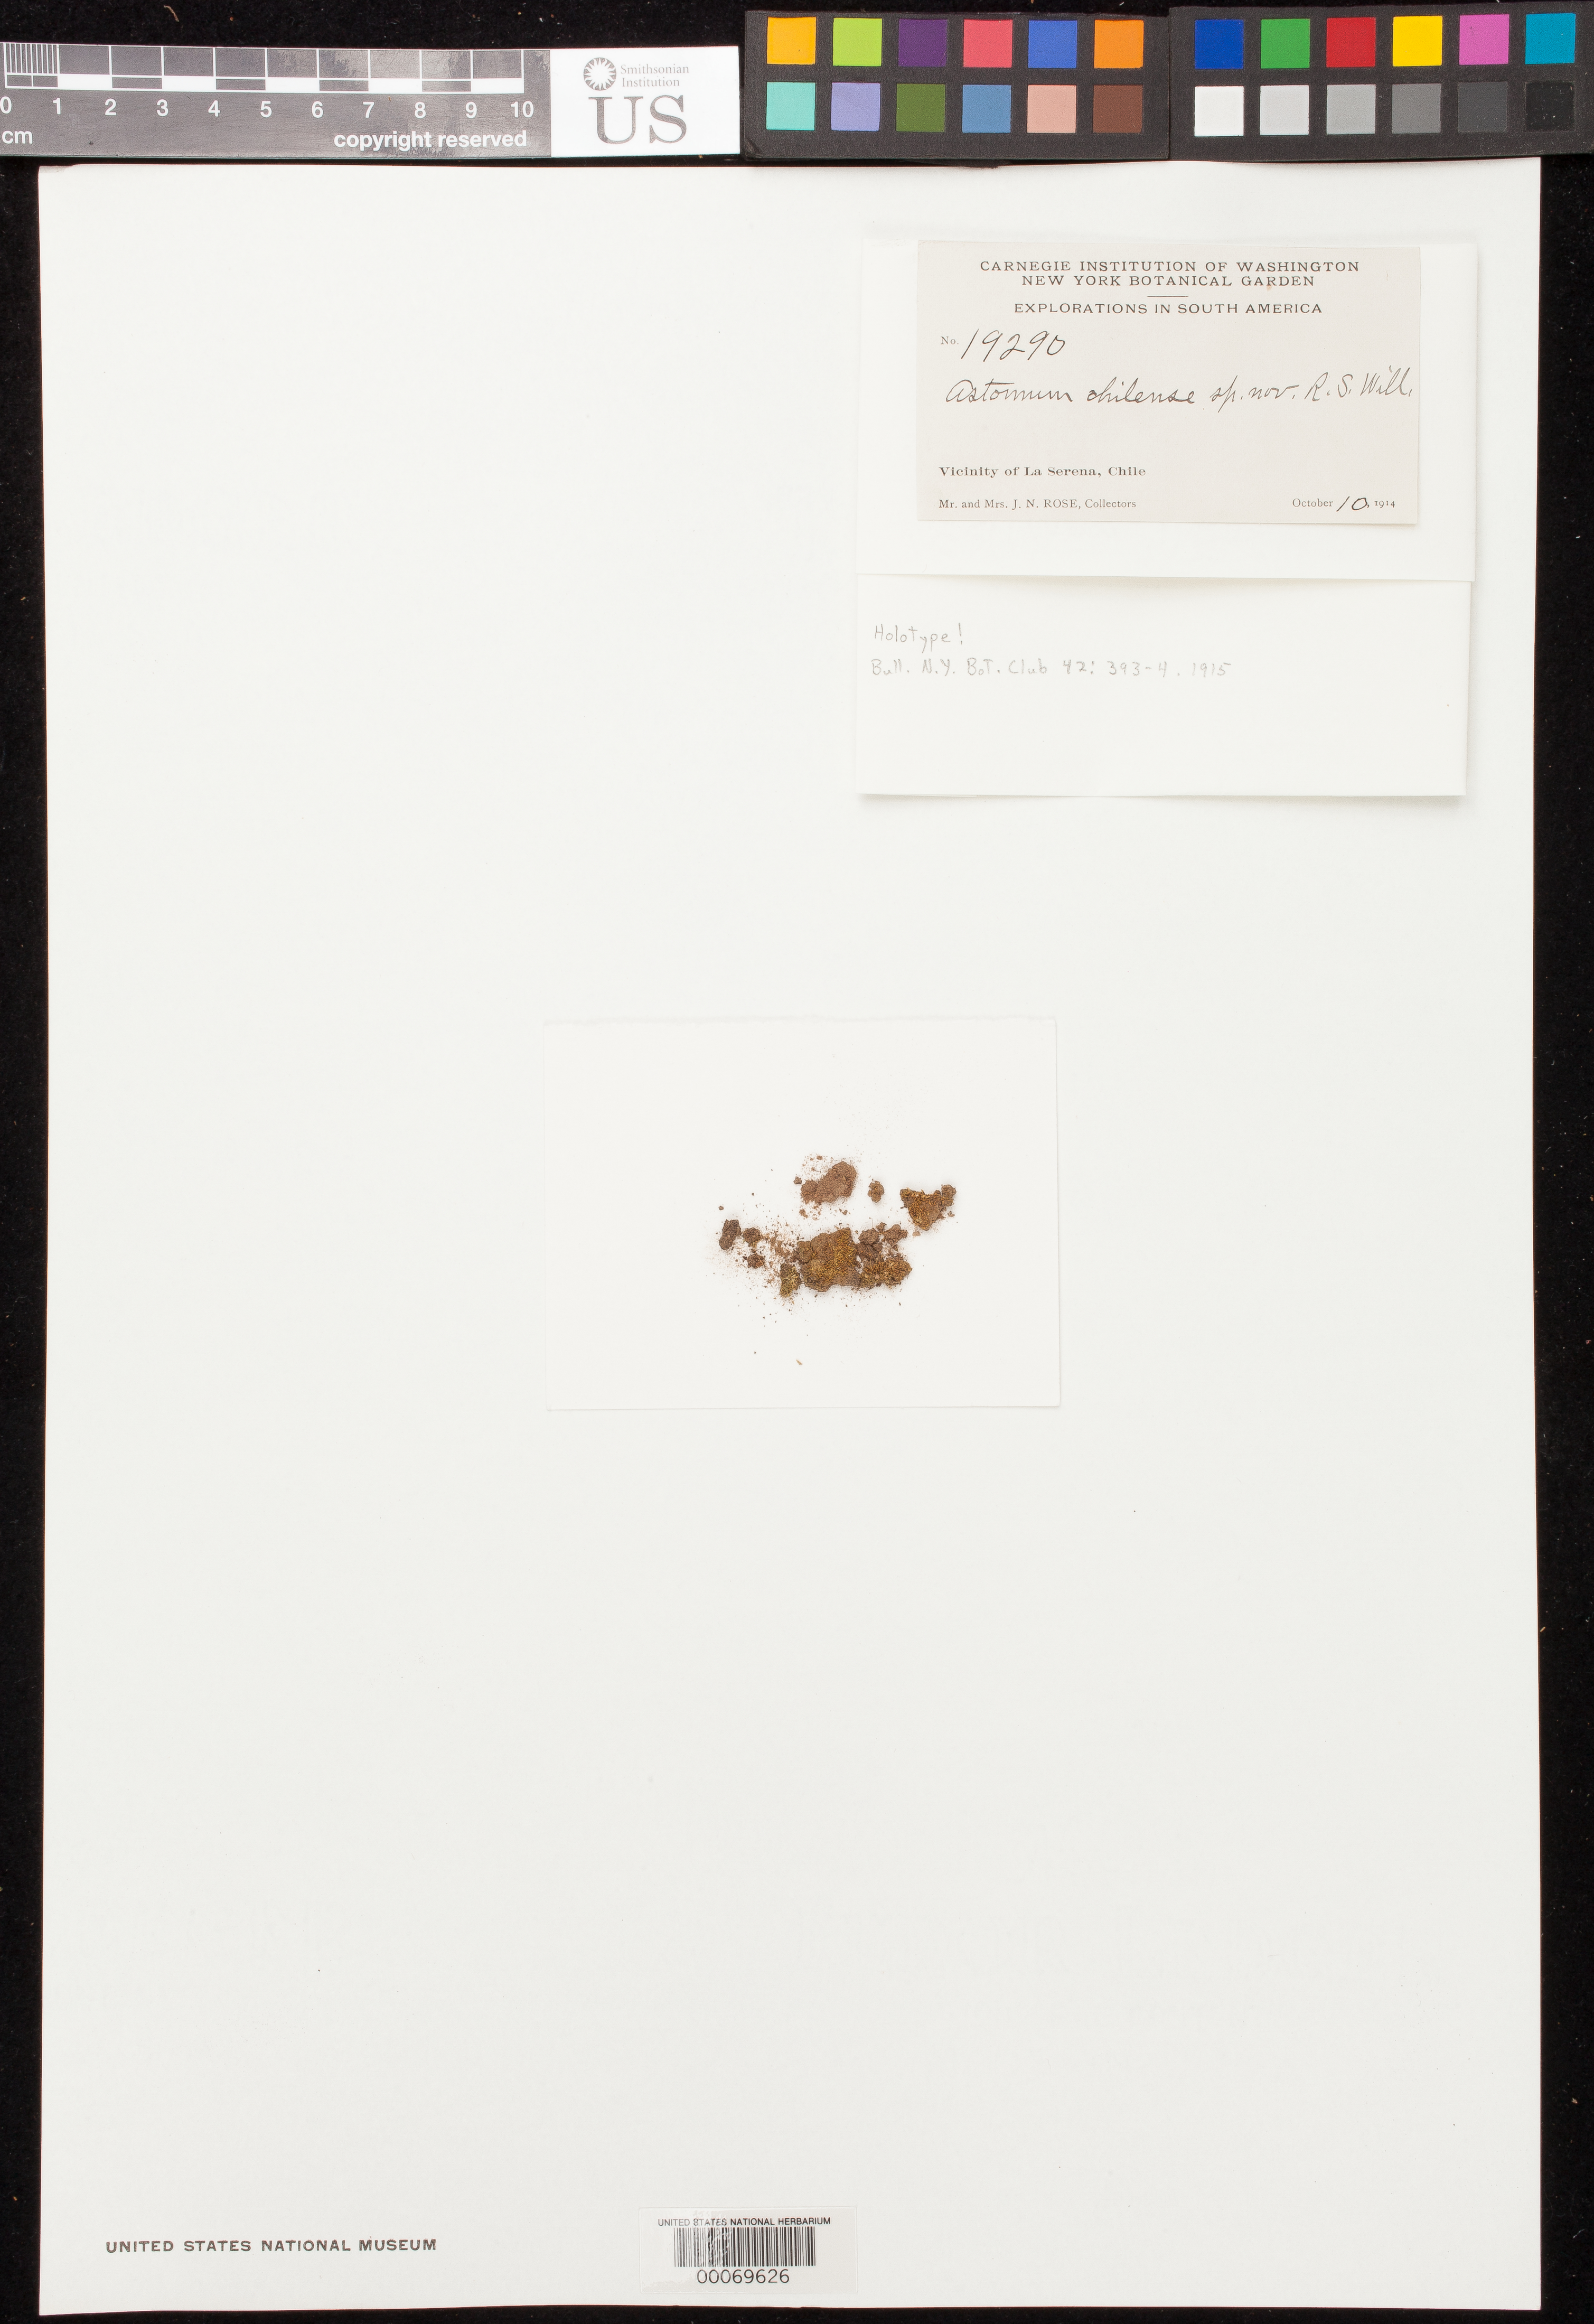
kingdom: Plantae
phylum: Bryophyta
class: Bryopsida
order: Pottiales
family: Pottiaceae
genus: Astomum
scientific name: Astomum chilense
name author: R.S. Williams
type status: Holotype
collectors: J. N. Rose & J. M. Rose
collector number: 19290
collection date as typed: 10 Oct 1914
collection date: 1914-10-10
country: Chile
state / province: Coquimbo (IV)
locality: Vicinity of La Serena.